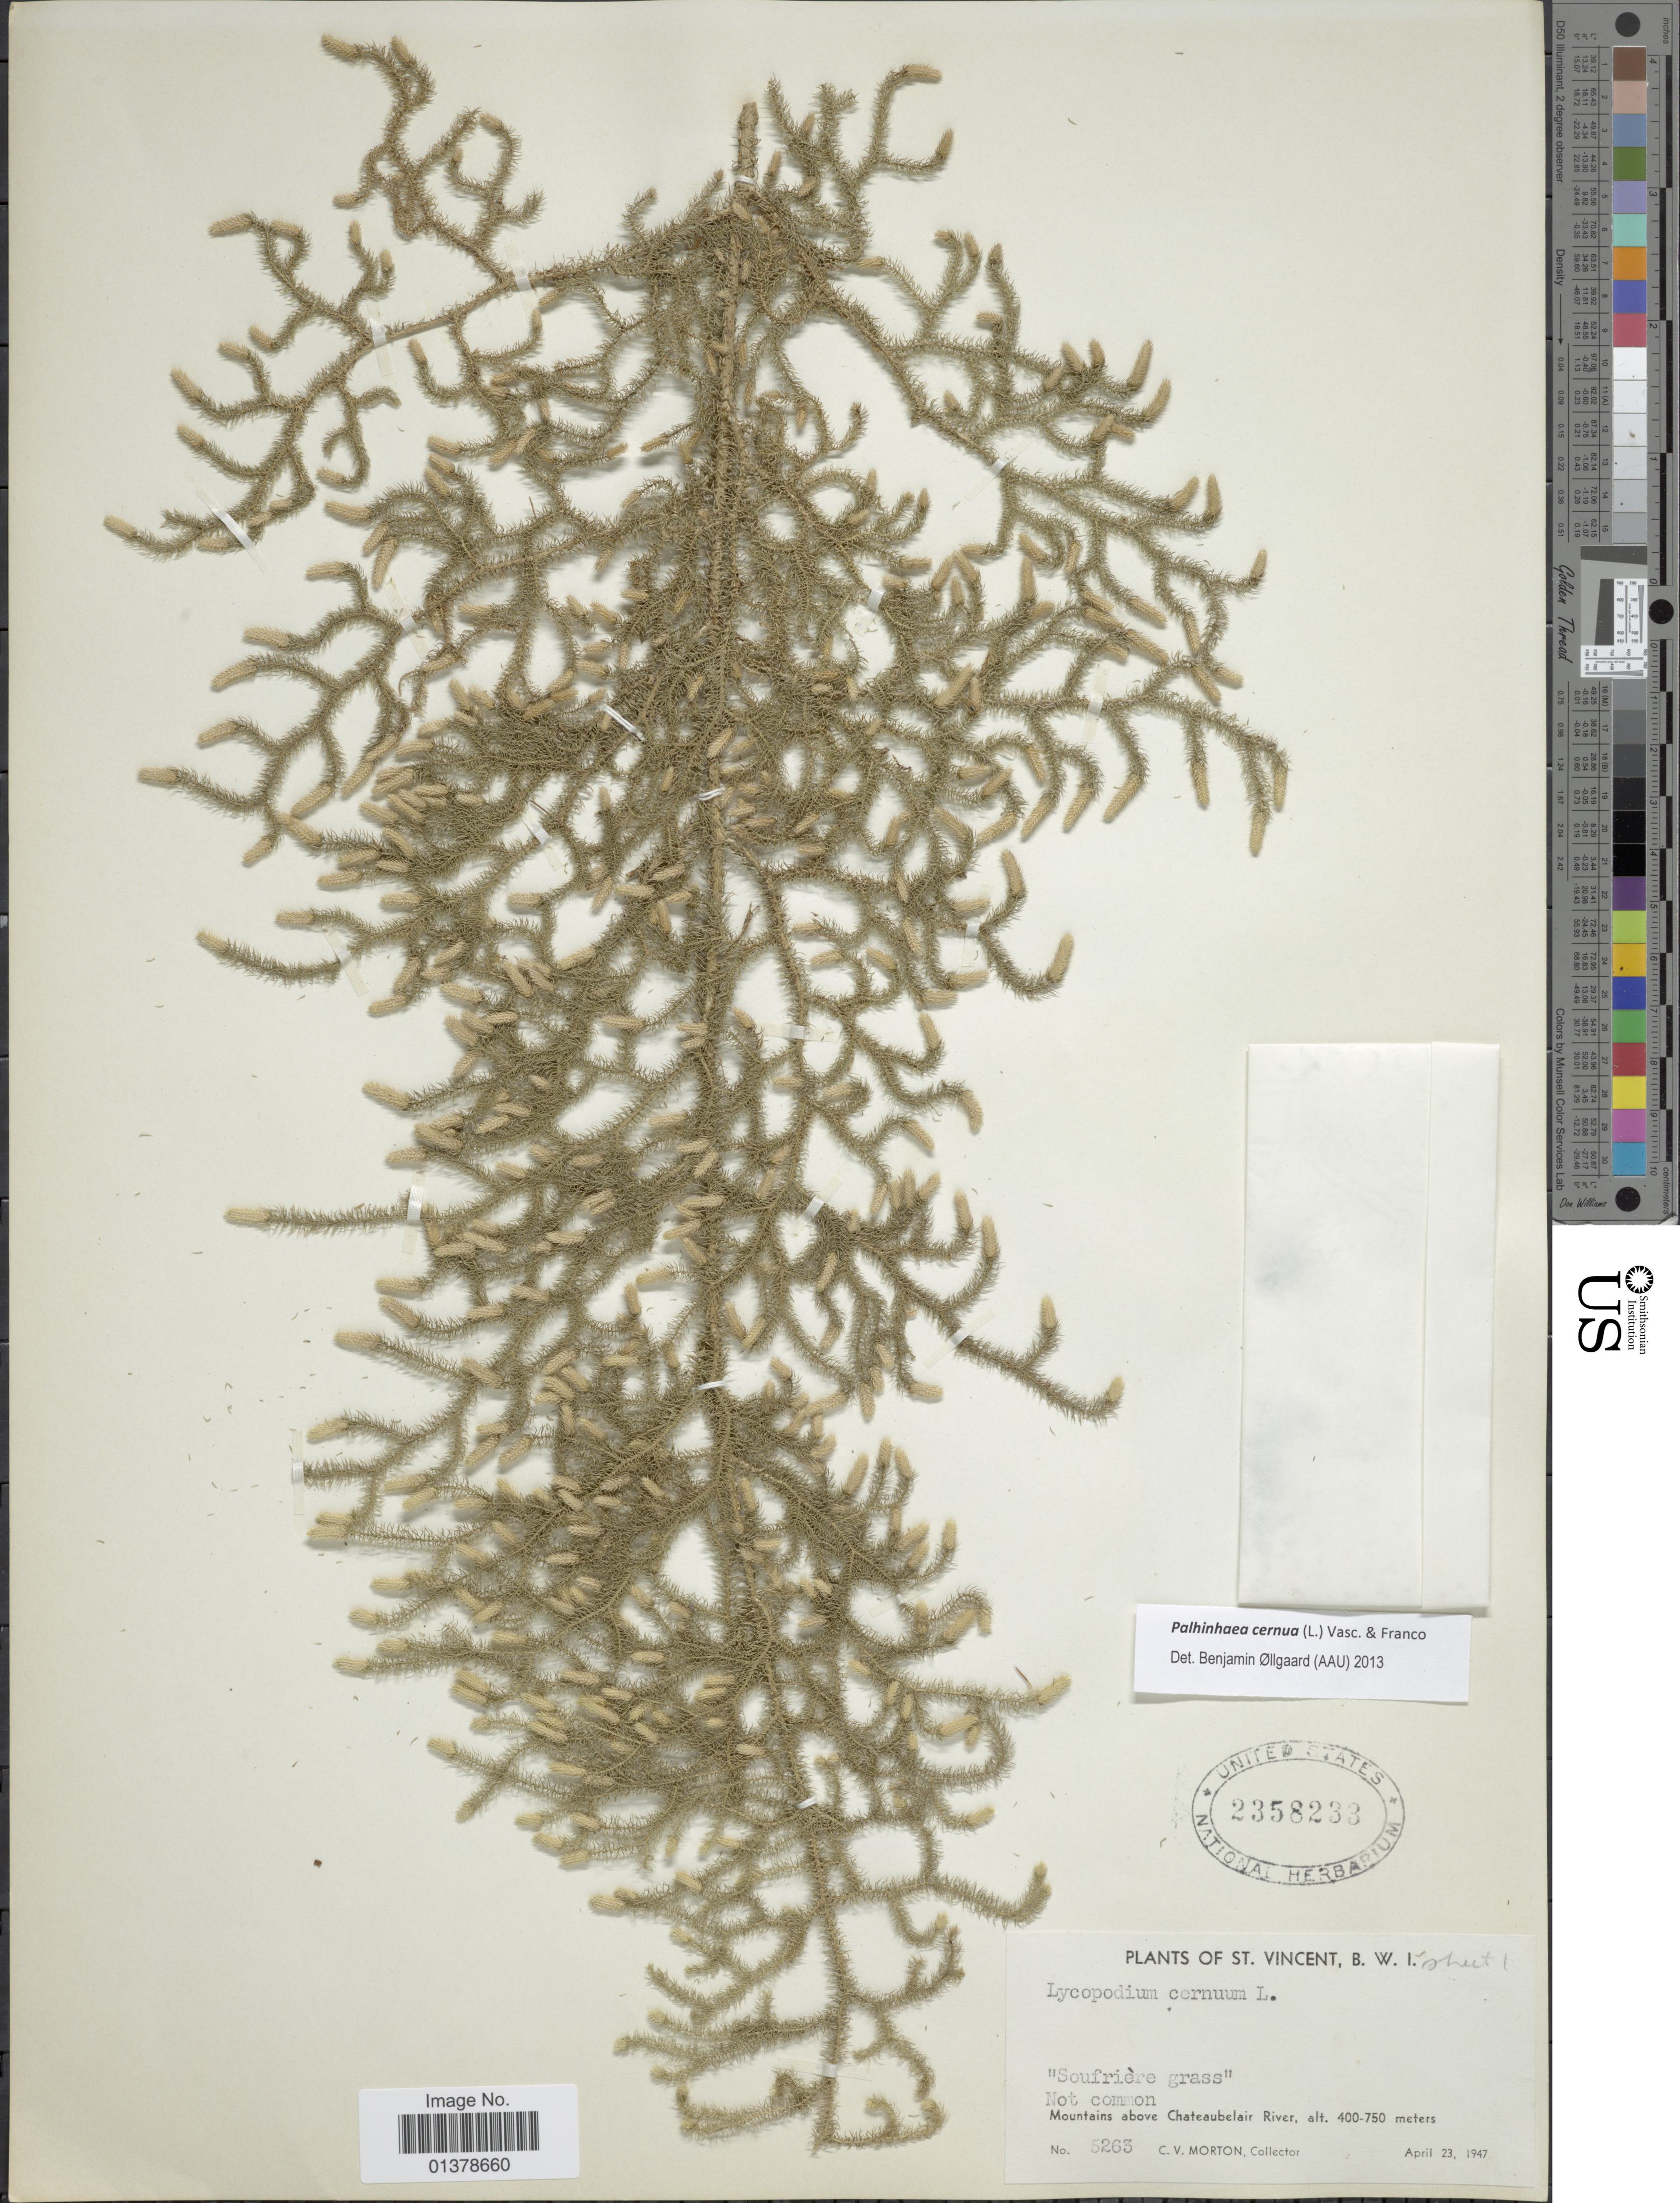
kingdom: Plantae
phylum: Tracheophyta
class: Lycopodiopsida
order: Lycopodiales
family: Lycopodiaceae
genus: Palhinhaea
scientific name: Palhinhaea cernua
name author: (L.) Vasc. & Franco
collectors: C. V. Morton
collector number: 5263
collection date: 1947-04-23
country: St. Vincent - Grenadines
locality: Soufriere grass, Mountains above Chateaubelair River, B.W.I.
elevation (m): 400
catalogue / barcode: US 2358233